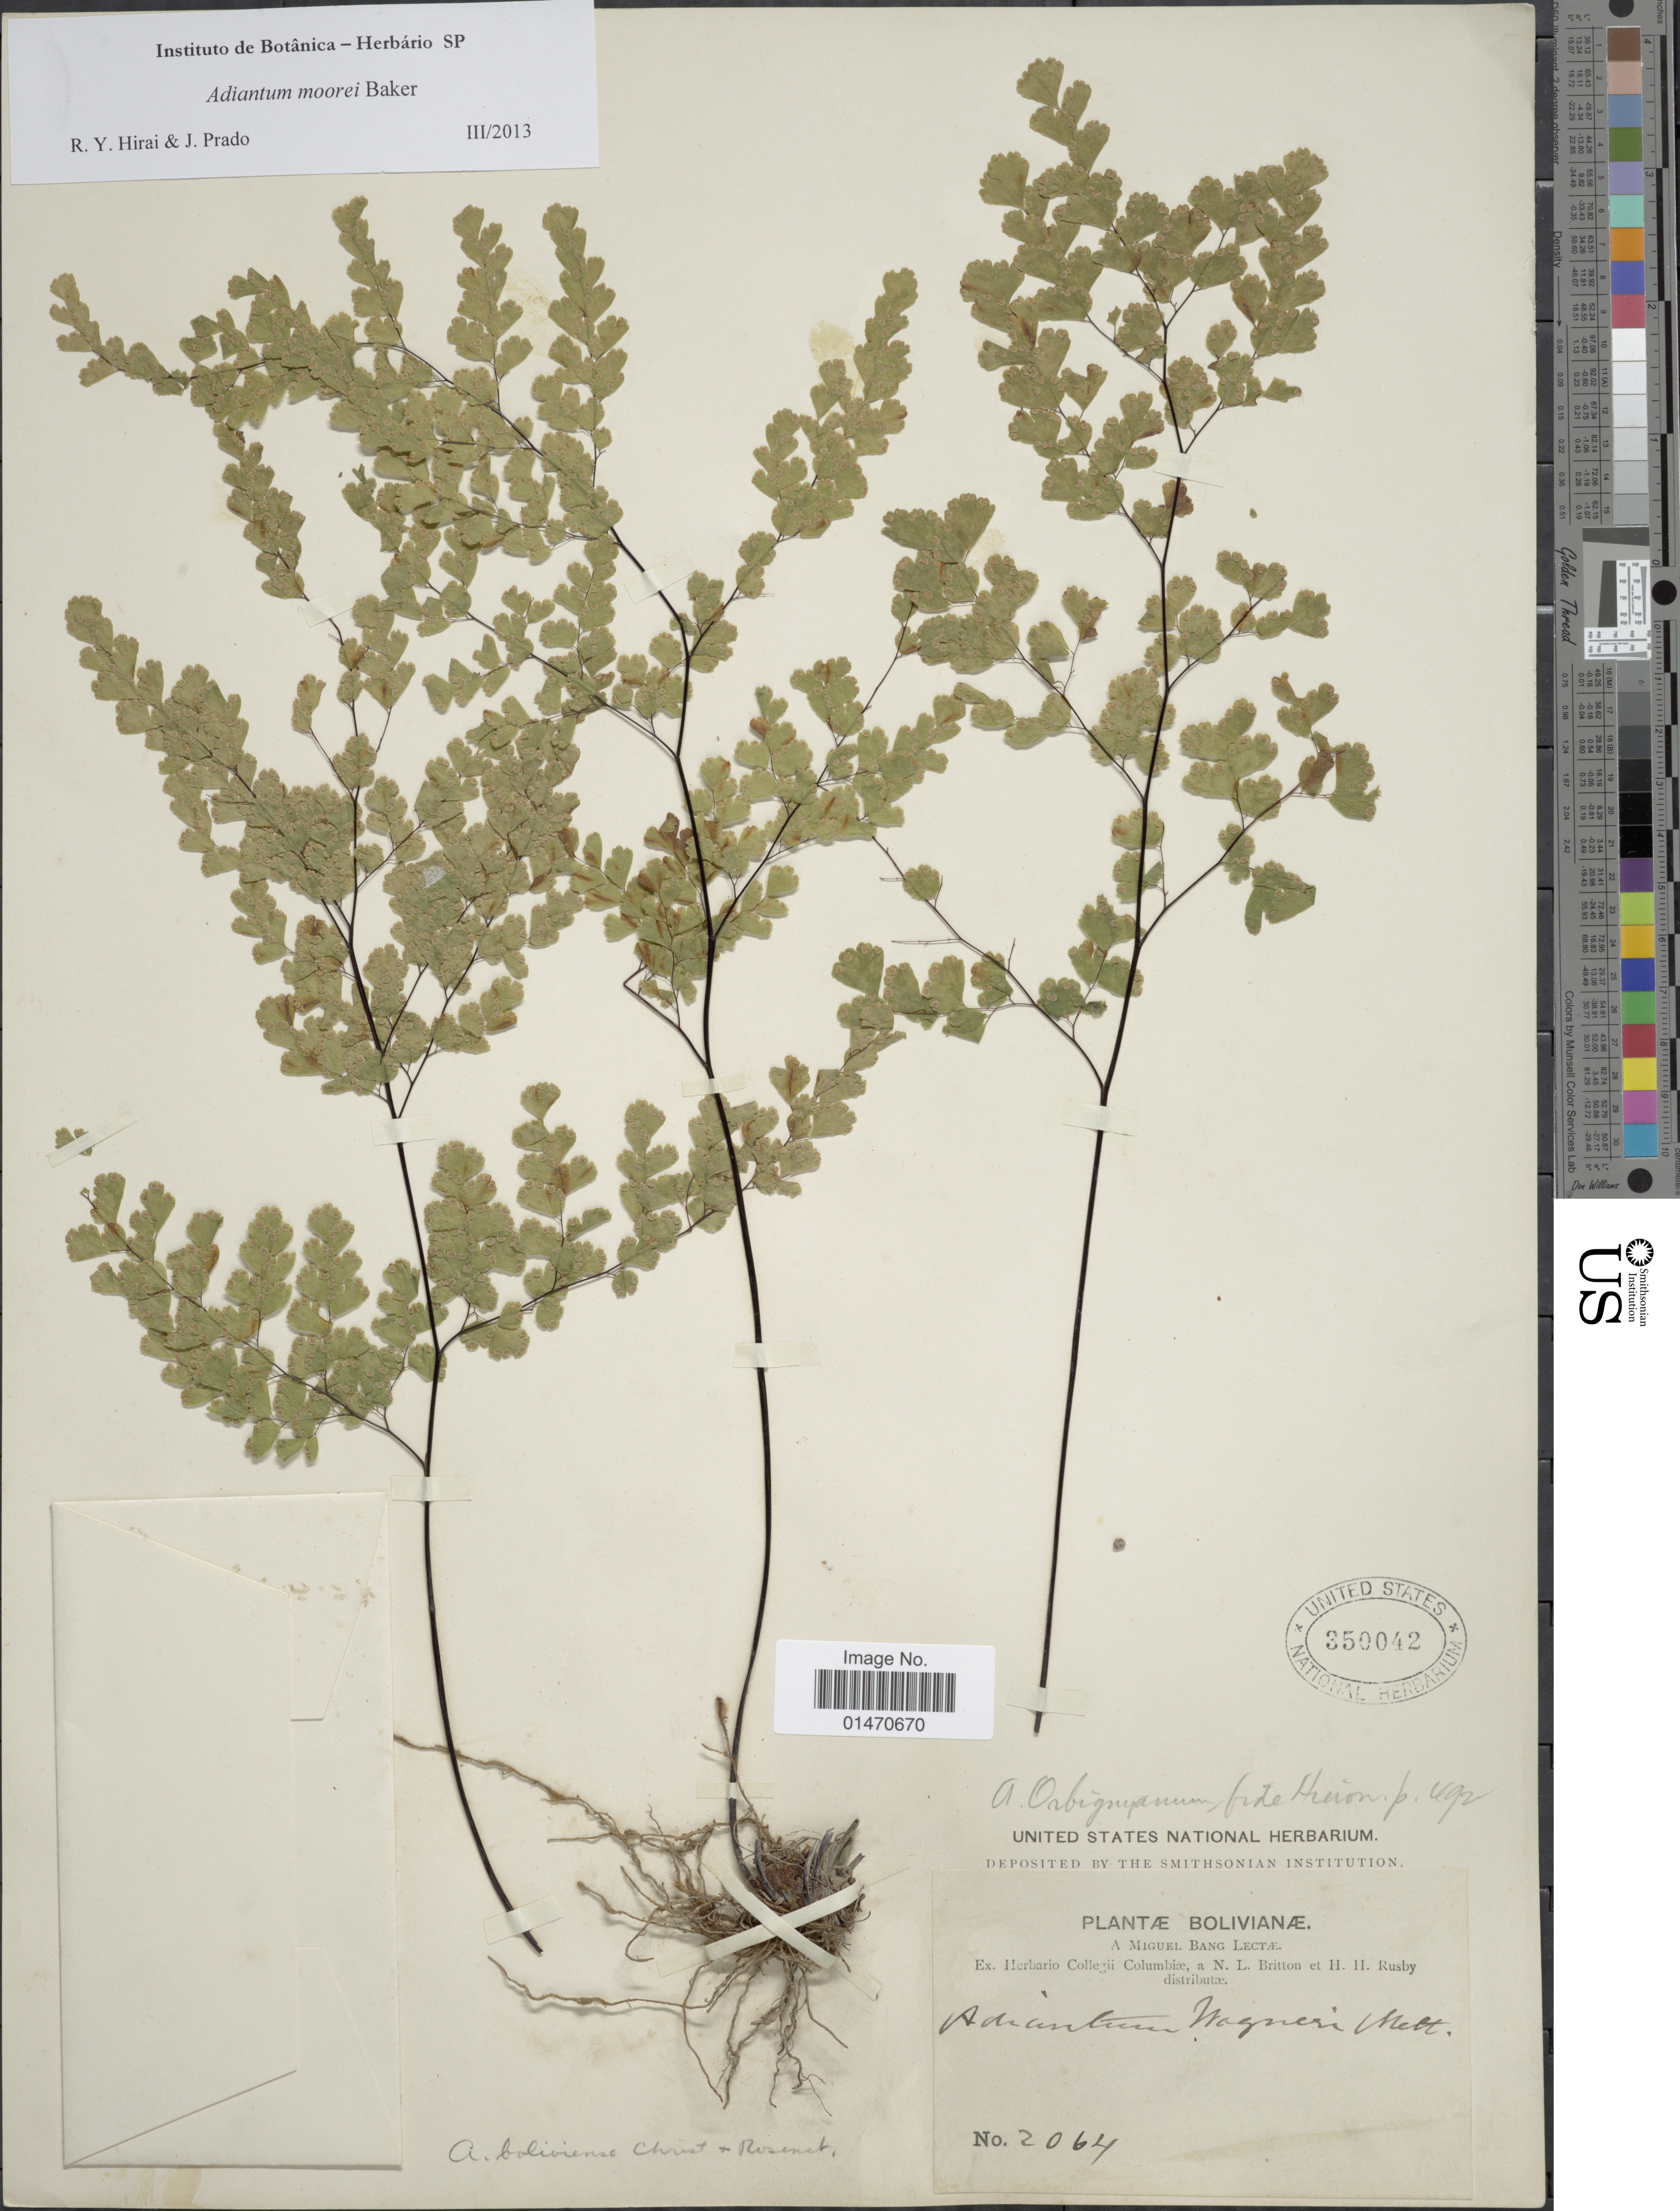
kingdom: Plantae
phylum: Tracheophyta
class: Polypodiopsida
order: Polypodiales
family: Pteridaceae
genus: Adiantum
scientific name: Adiantum moorei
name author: Baker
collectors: M. Bang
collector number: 2064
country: Bolivia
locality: Bolivianae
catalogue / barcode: US 350042